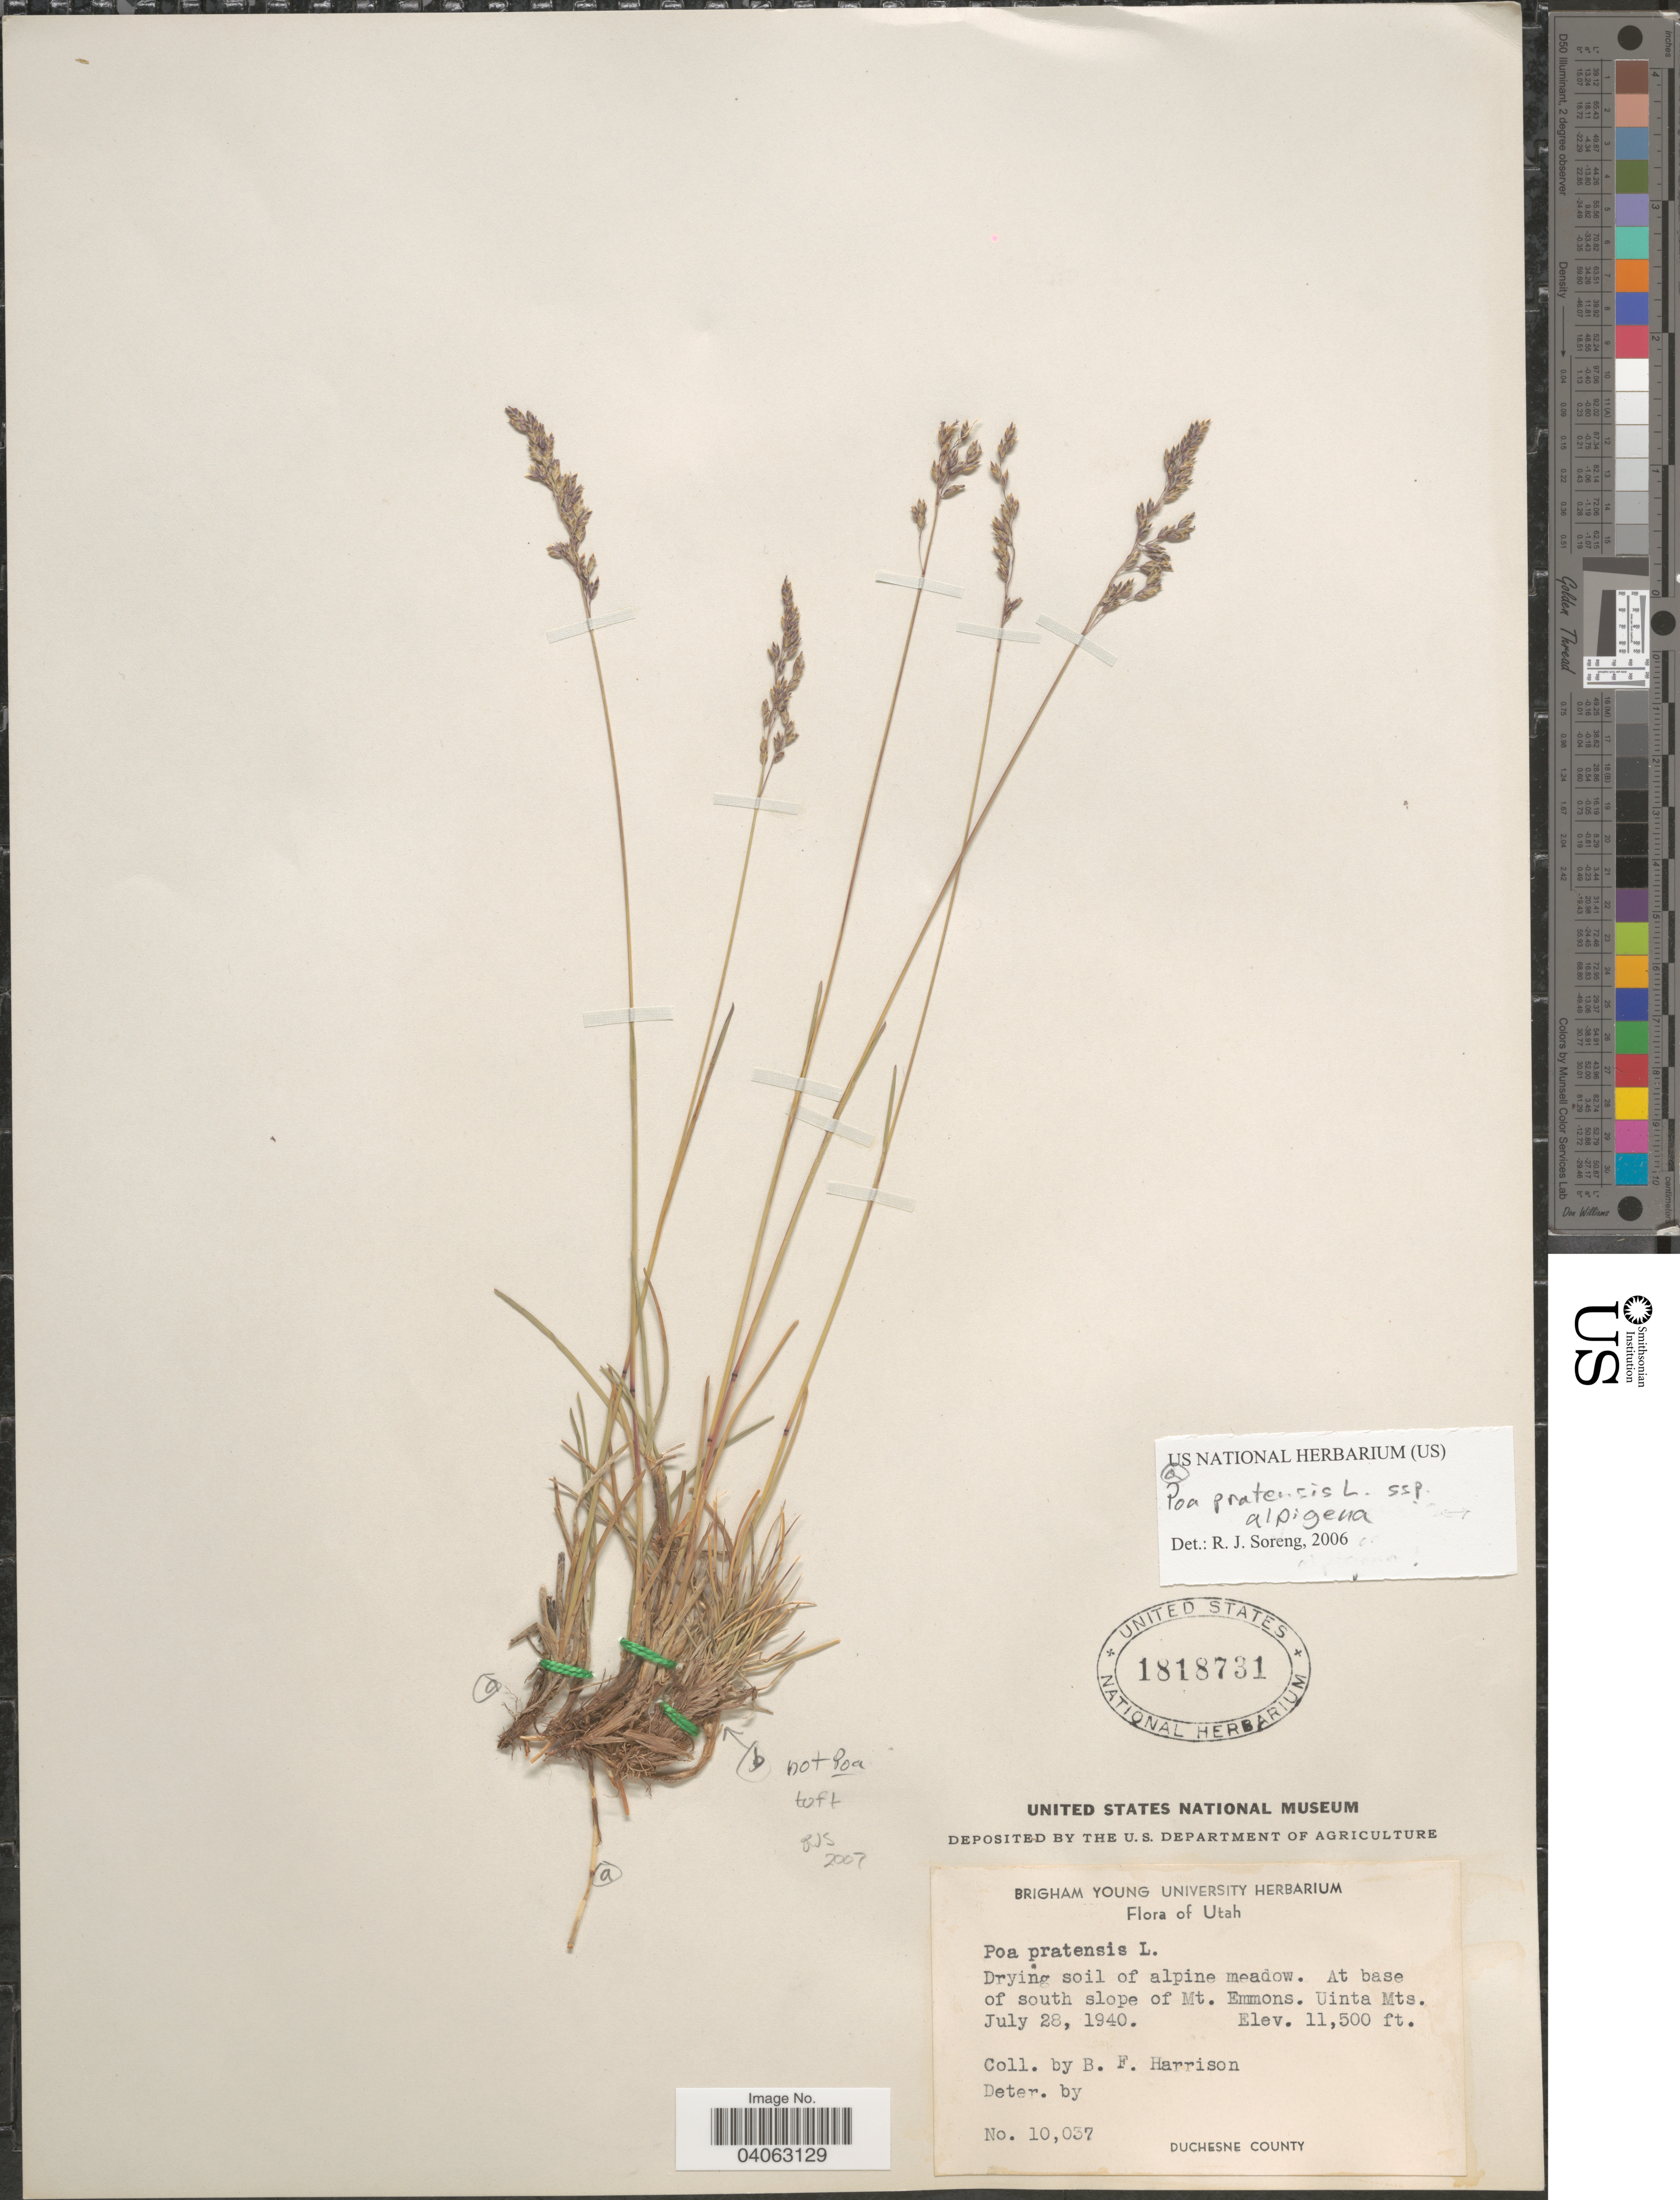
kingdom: Plantae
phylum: Tracheophyta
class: Liliopsida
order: Poales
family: Poaceae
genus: Poa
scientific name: Poa pratensis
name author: L.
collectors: B. F. Harrison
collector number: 10037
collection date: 1940-07-28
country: United States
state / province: Utah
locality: At base of south slope of Mt. Emmons. Uinta Mts. Duchesne County.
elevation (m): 3505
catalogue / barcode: US 1818731